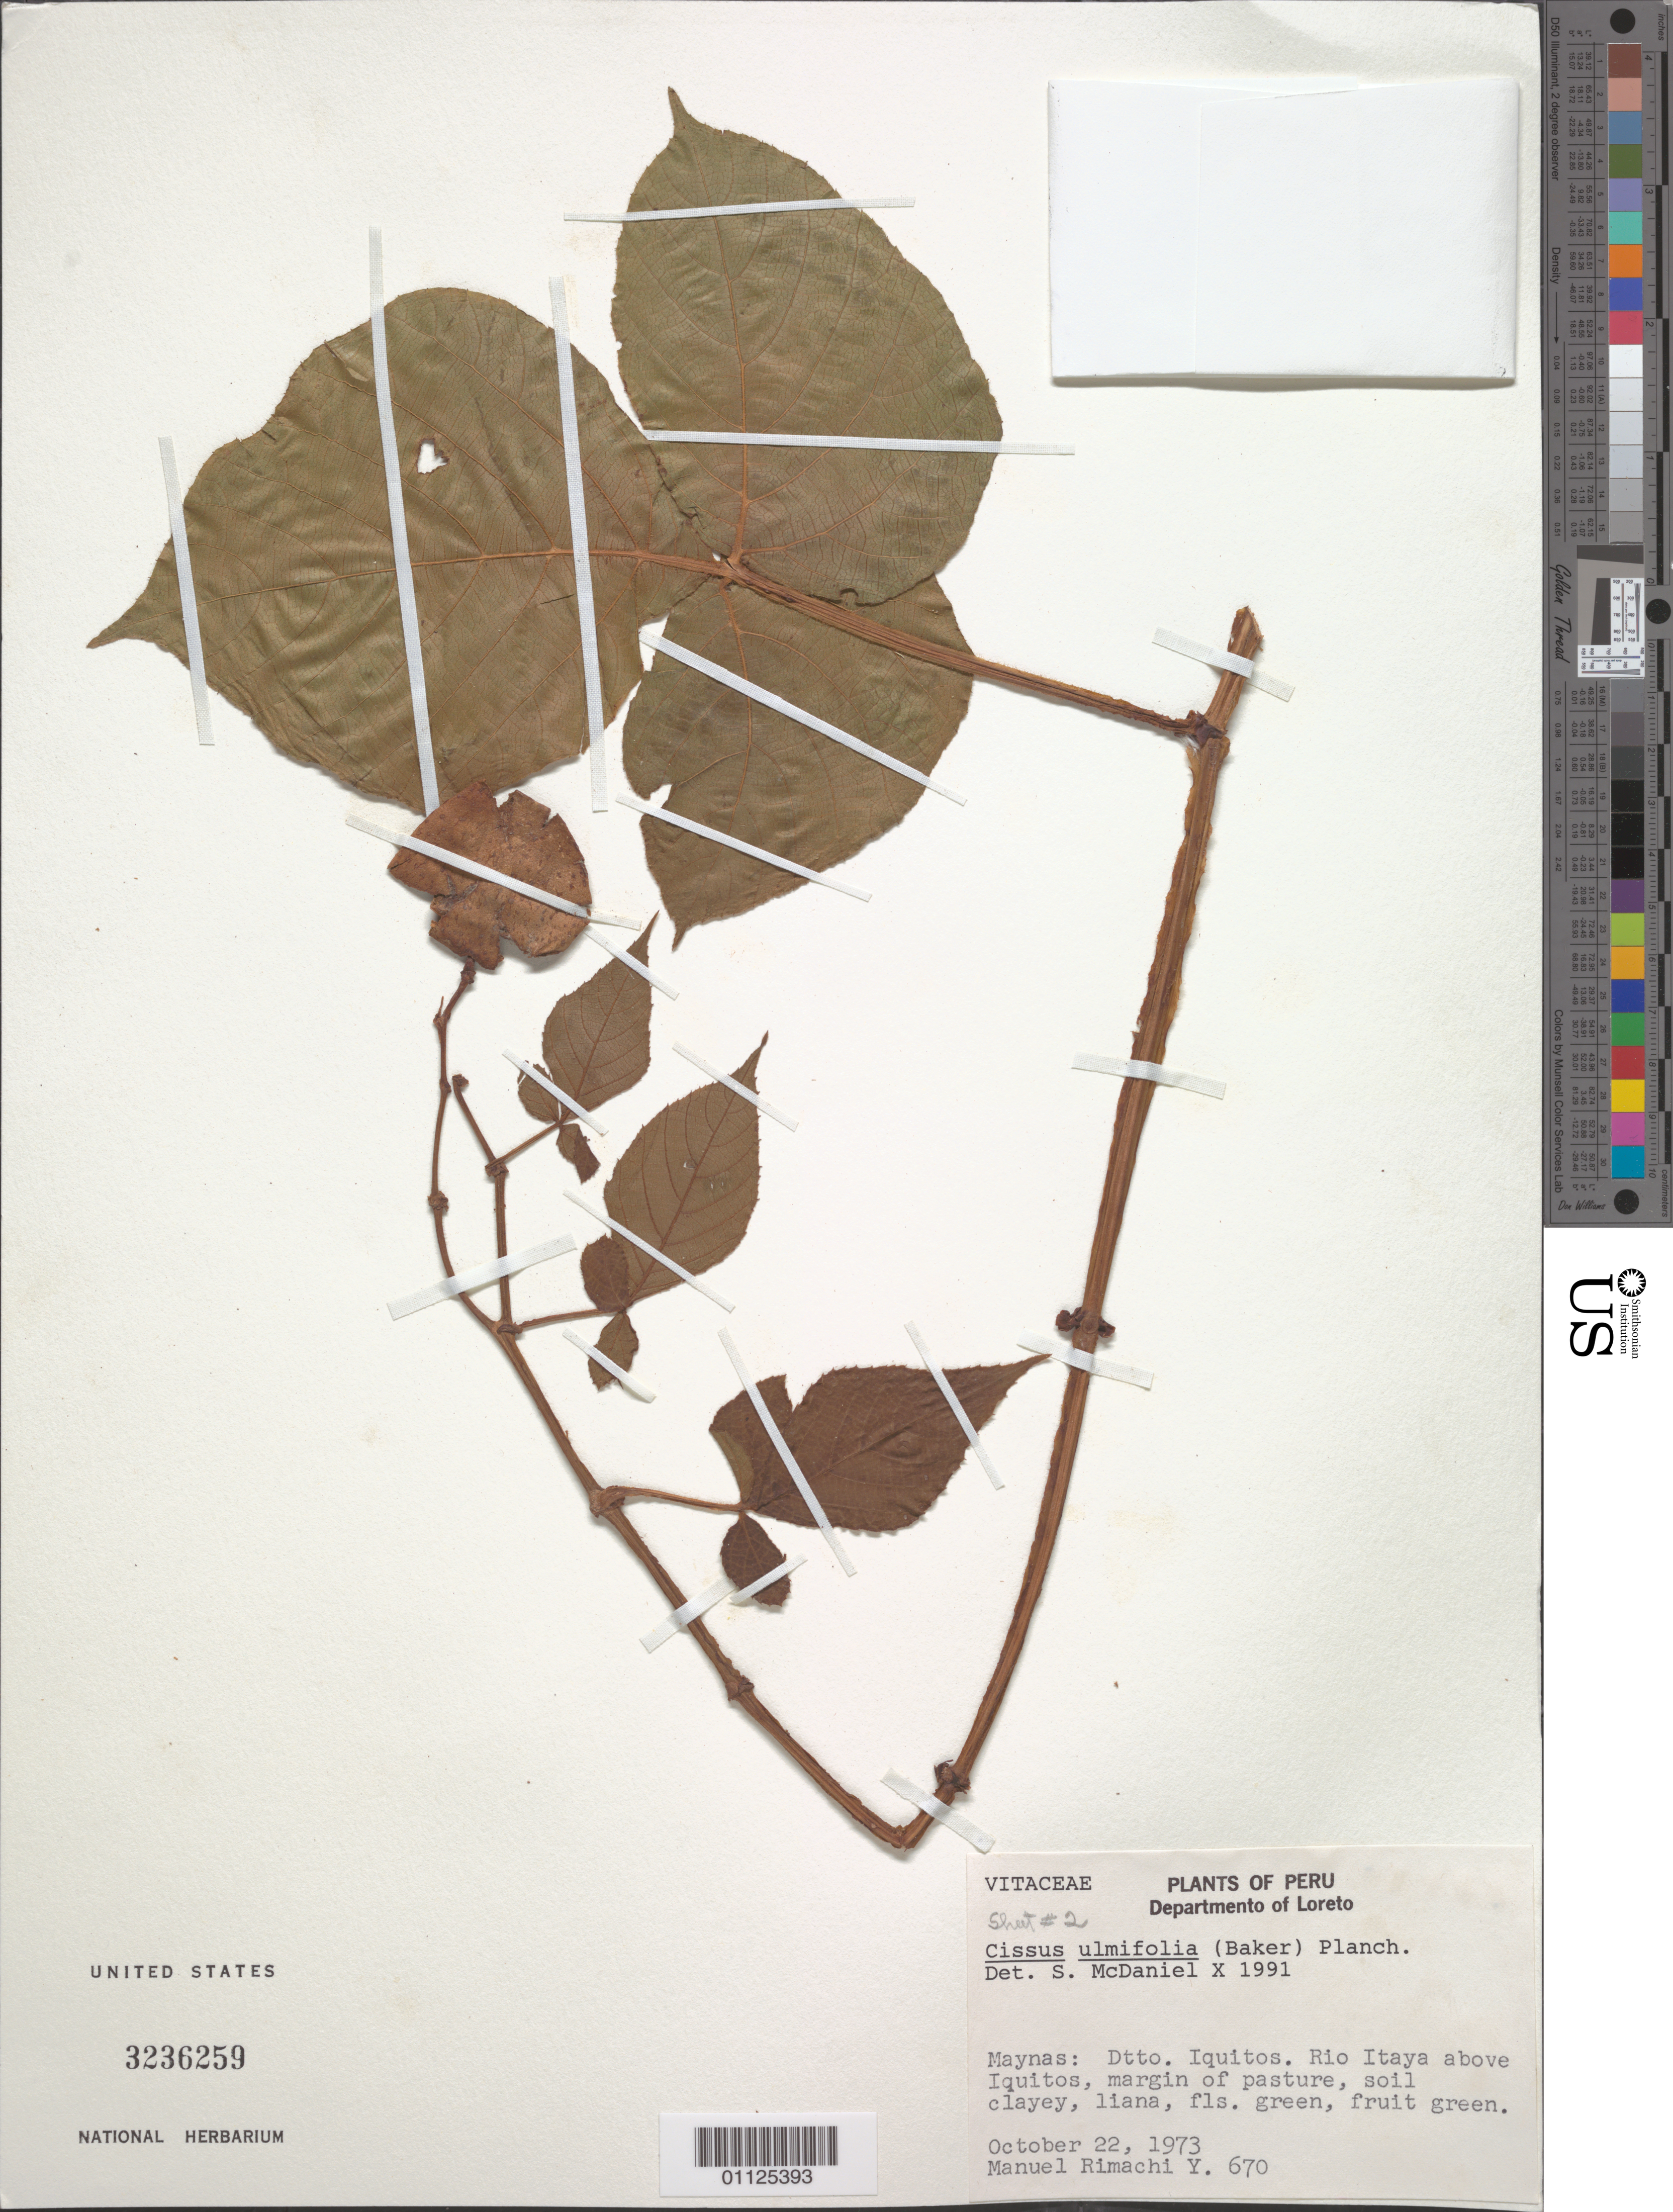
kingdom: Plantae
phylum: Tracheophyta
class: Magnoliopsida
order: Vitales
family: Vitaceae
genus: Cissus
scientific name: Cissus ulmifolia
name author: (Baker) Planch.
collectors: M. Rimachi Y.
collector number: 670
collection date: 1973-10-22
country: Peru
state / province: Loreto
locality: Maynas. Dtto. Iquitos. Rio Itaya above Iquitos.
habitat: Margin of pasture, soil clayey, liana.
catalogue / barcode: US 3236259